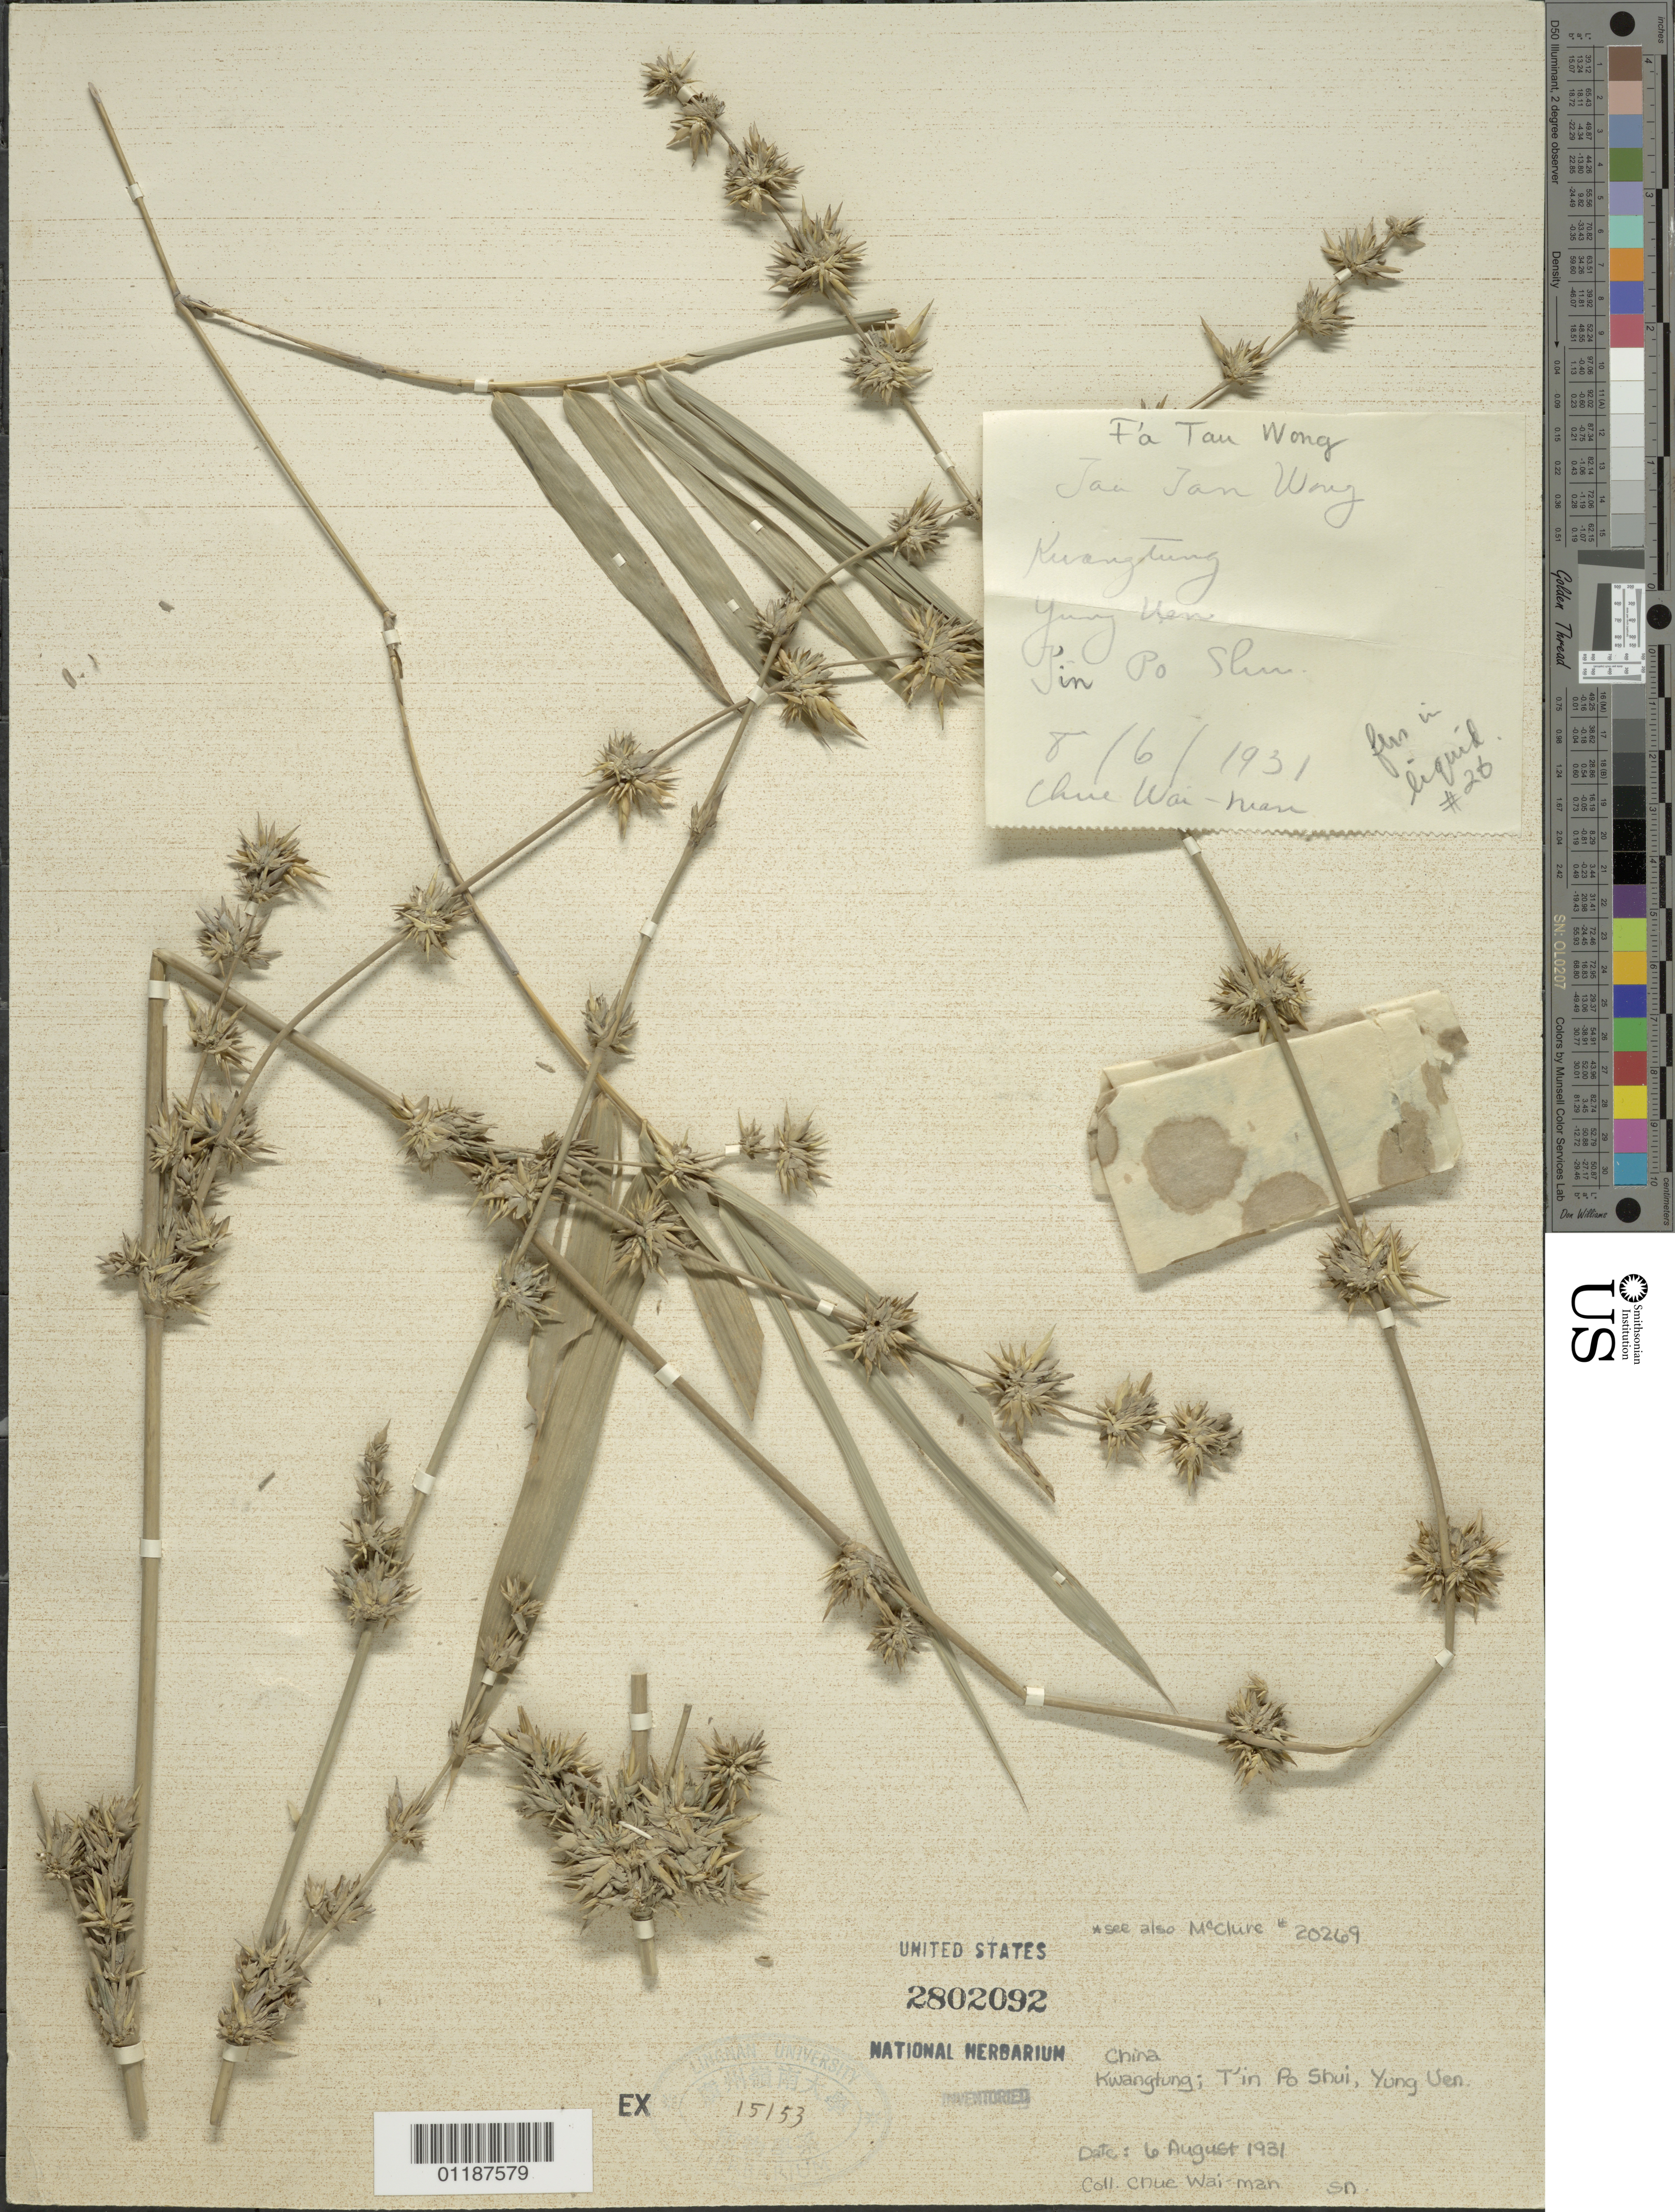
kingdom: Plantae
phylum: Tracheophyta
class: Liliopsida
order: Poales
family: Poaceae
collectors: Chu Wai-man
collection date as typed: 08 Jun 1931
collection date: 1931-06-08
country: China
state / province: Guangdong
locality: T'in Po Shui, Yung Uen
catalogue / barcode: US 2802092